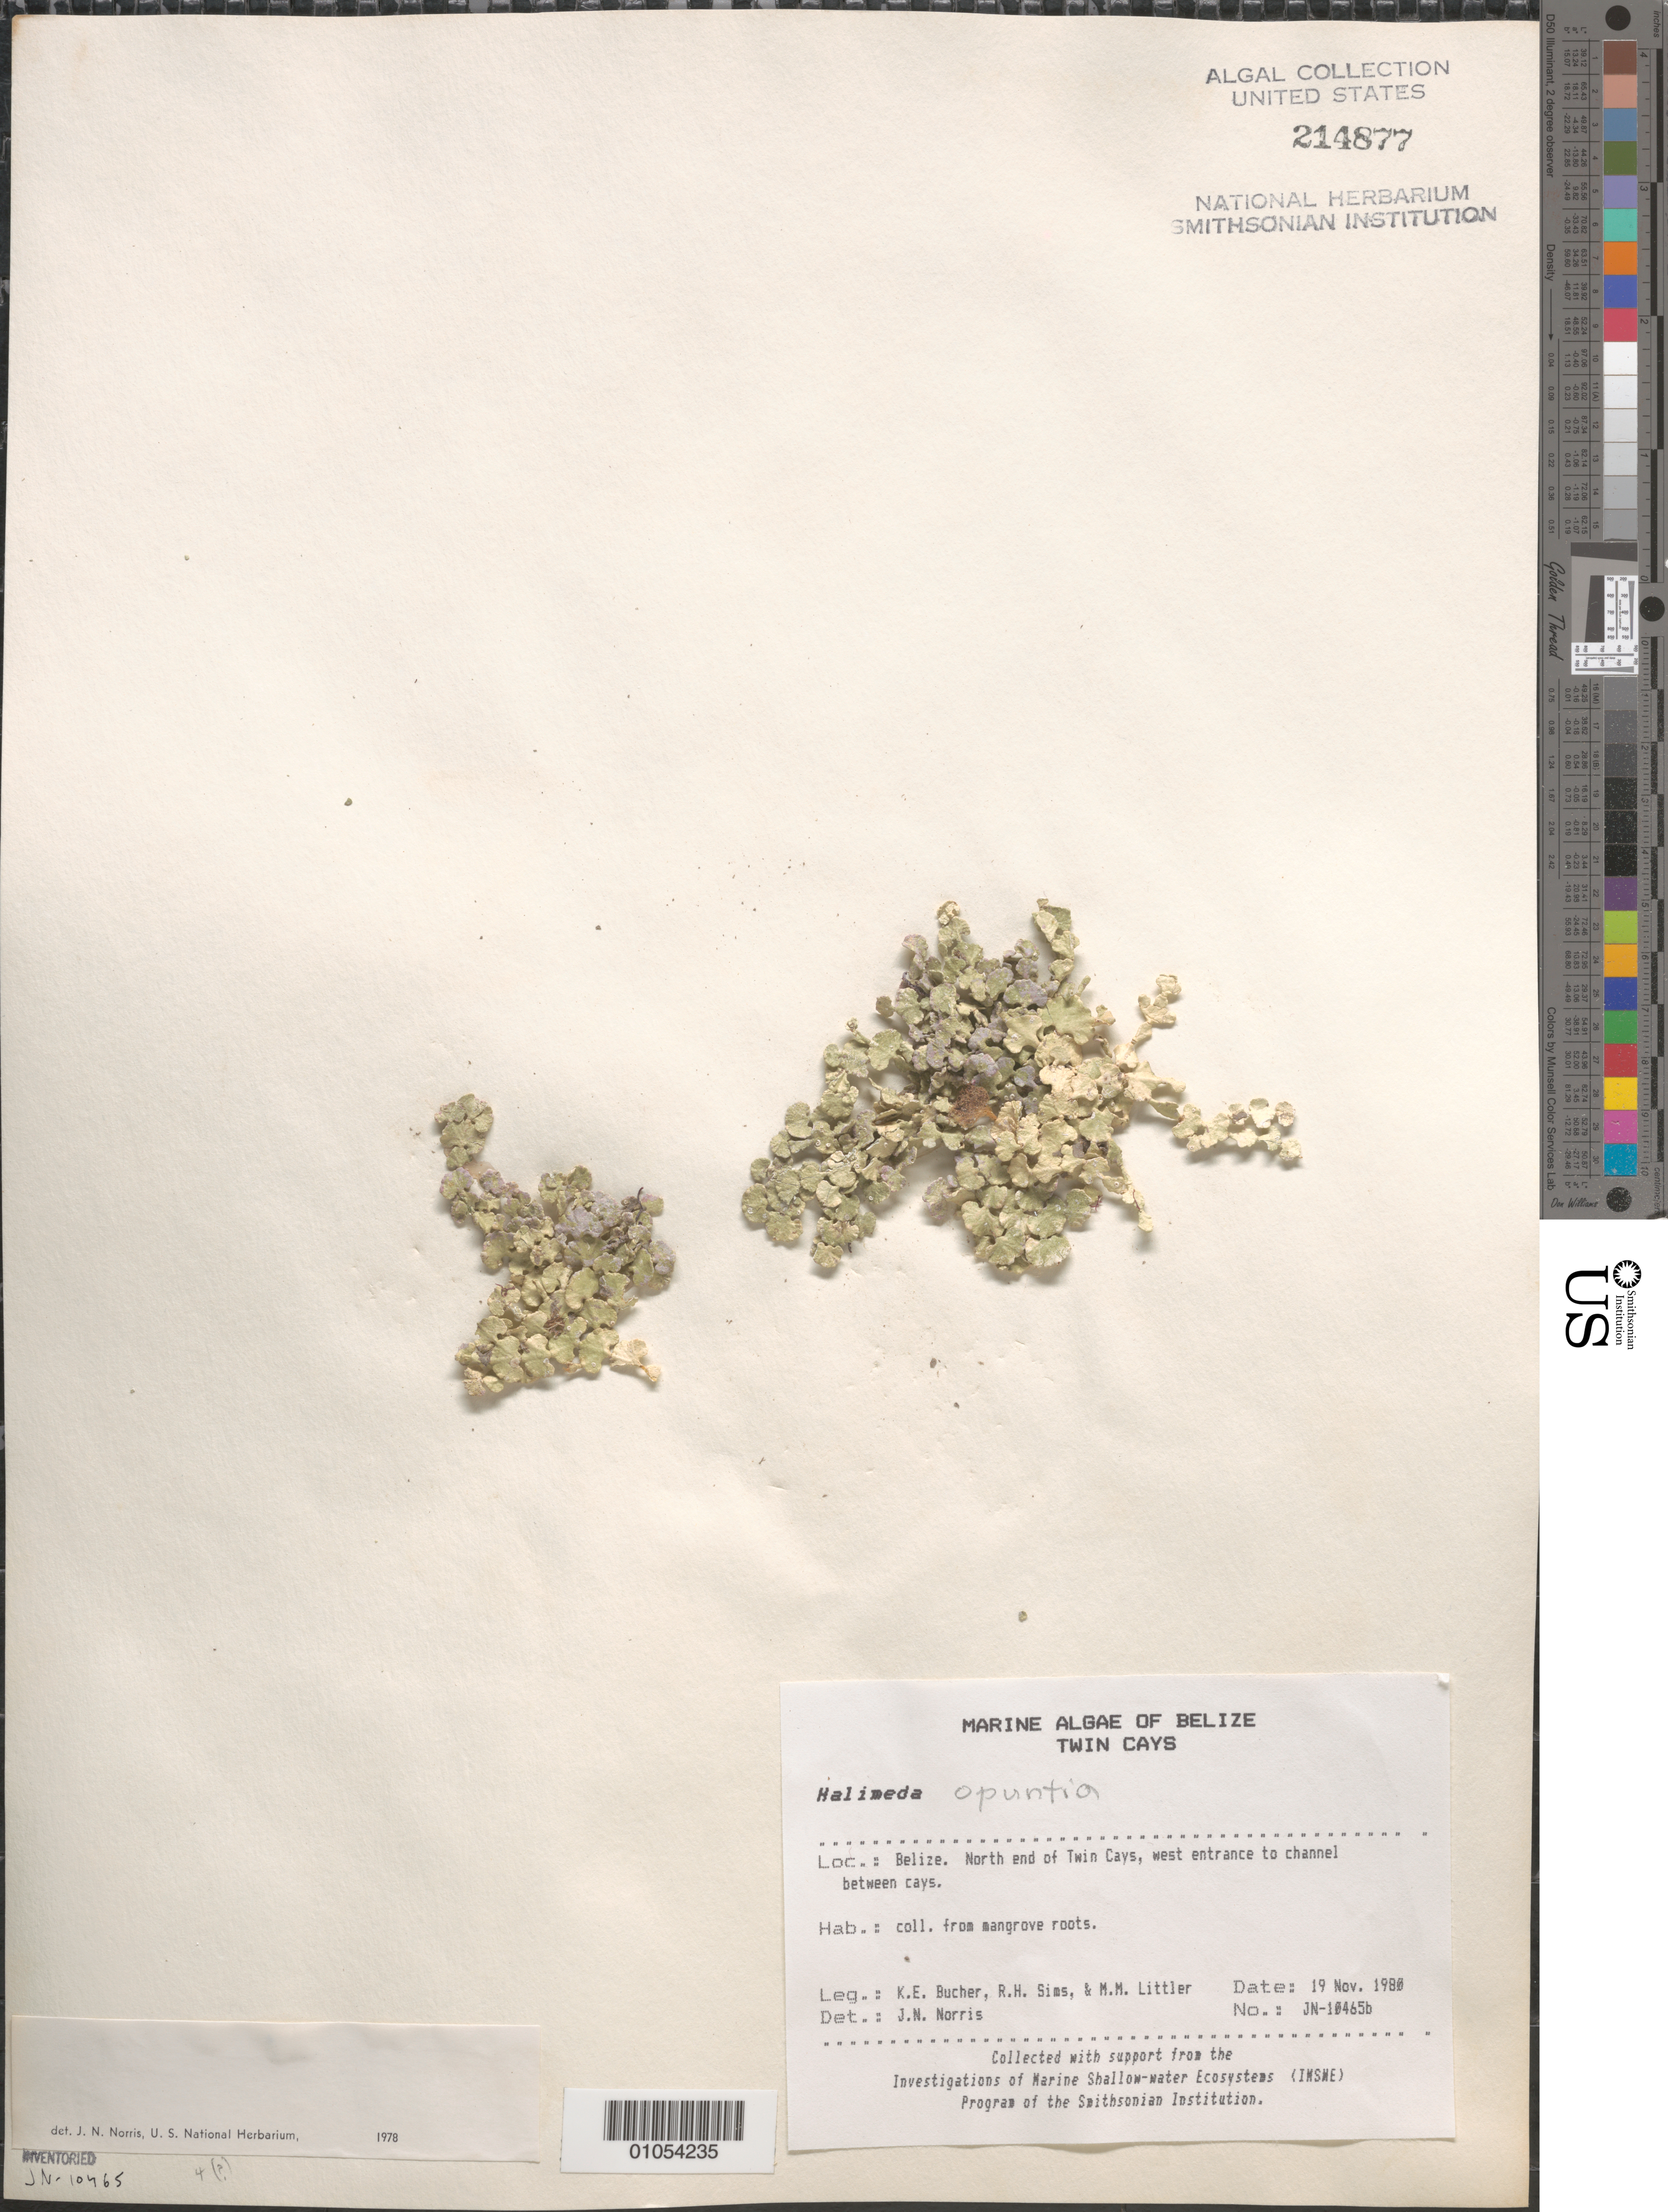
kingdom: Plantae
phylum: Chlorophyta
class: Ulvophyceae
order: Bryopsidales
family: Halimedaceae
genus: Halimeda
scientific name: Halimeda opuntia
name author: (L.) J.V.Lamouroux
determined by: Norris, James N.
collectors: K. E. Bucher, R. H. Sims & M. M. Littler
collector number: JN-10465b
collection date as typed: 19 Nov 1980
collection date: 1980-11-19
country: Belize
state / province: Stann Creek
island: Twin Cays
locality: North end of Twin Cays, west entrance to channel between cays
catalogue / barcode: US 214877